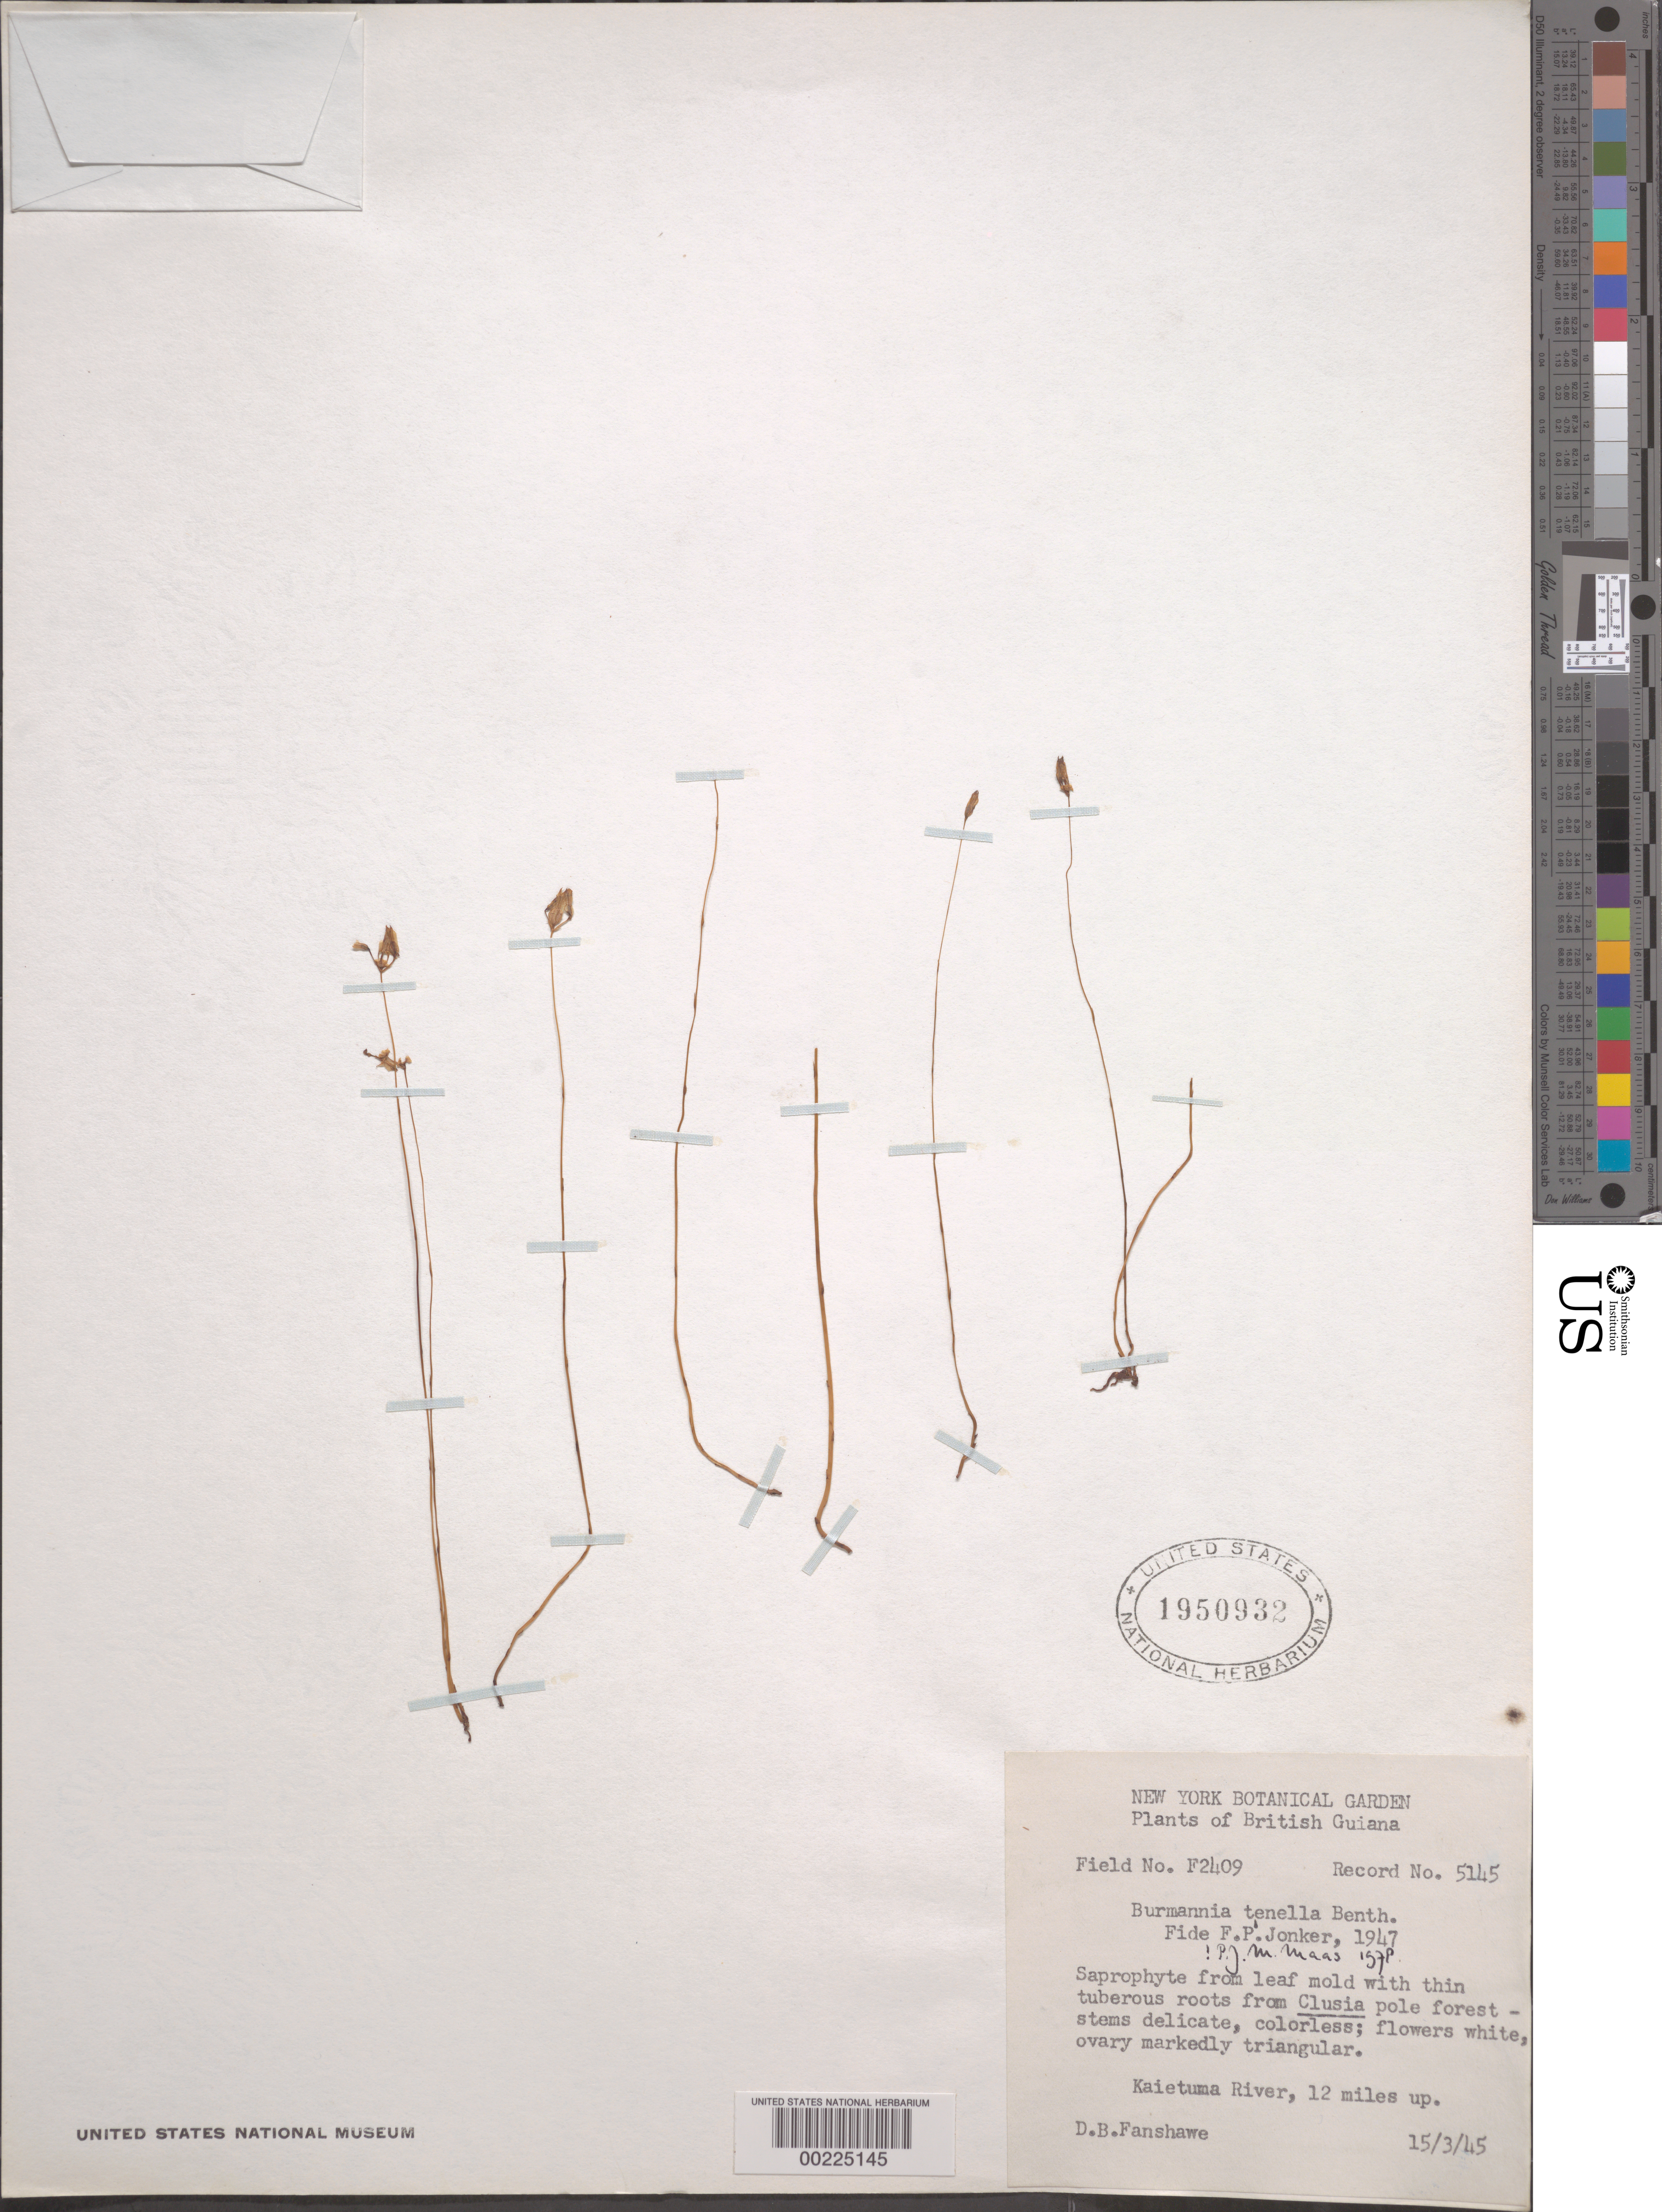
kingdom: Plantae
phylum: Tracheophyta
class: Liliopsida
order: Dioscoreales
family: Burmanniaceae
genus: Burmannia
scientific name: Burmannia tenella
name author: Benth.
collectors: D. B. Fanshawe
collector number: F2409 / 5145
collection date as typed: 15 Mar 1945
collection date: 1945-03-15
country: Guyana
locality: Kaietuma river, 12 mi up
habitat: From leaf mold; pole forest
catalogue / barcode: US 1950932